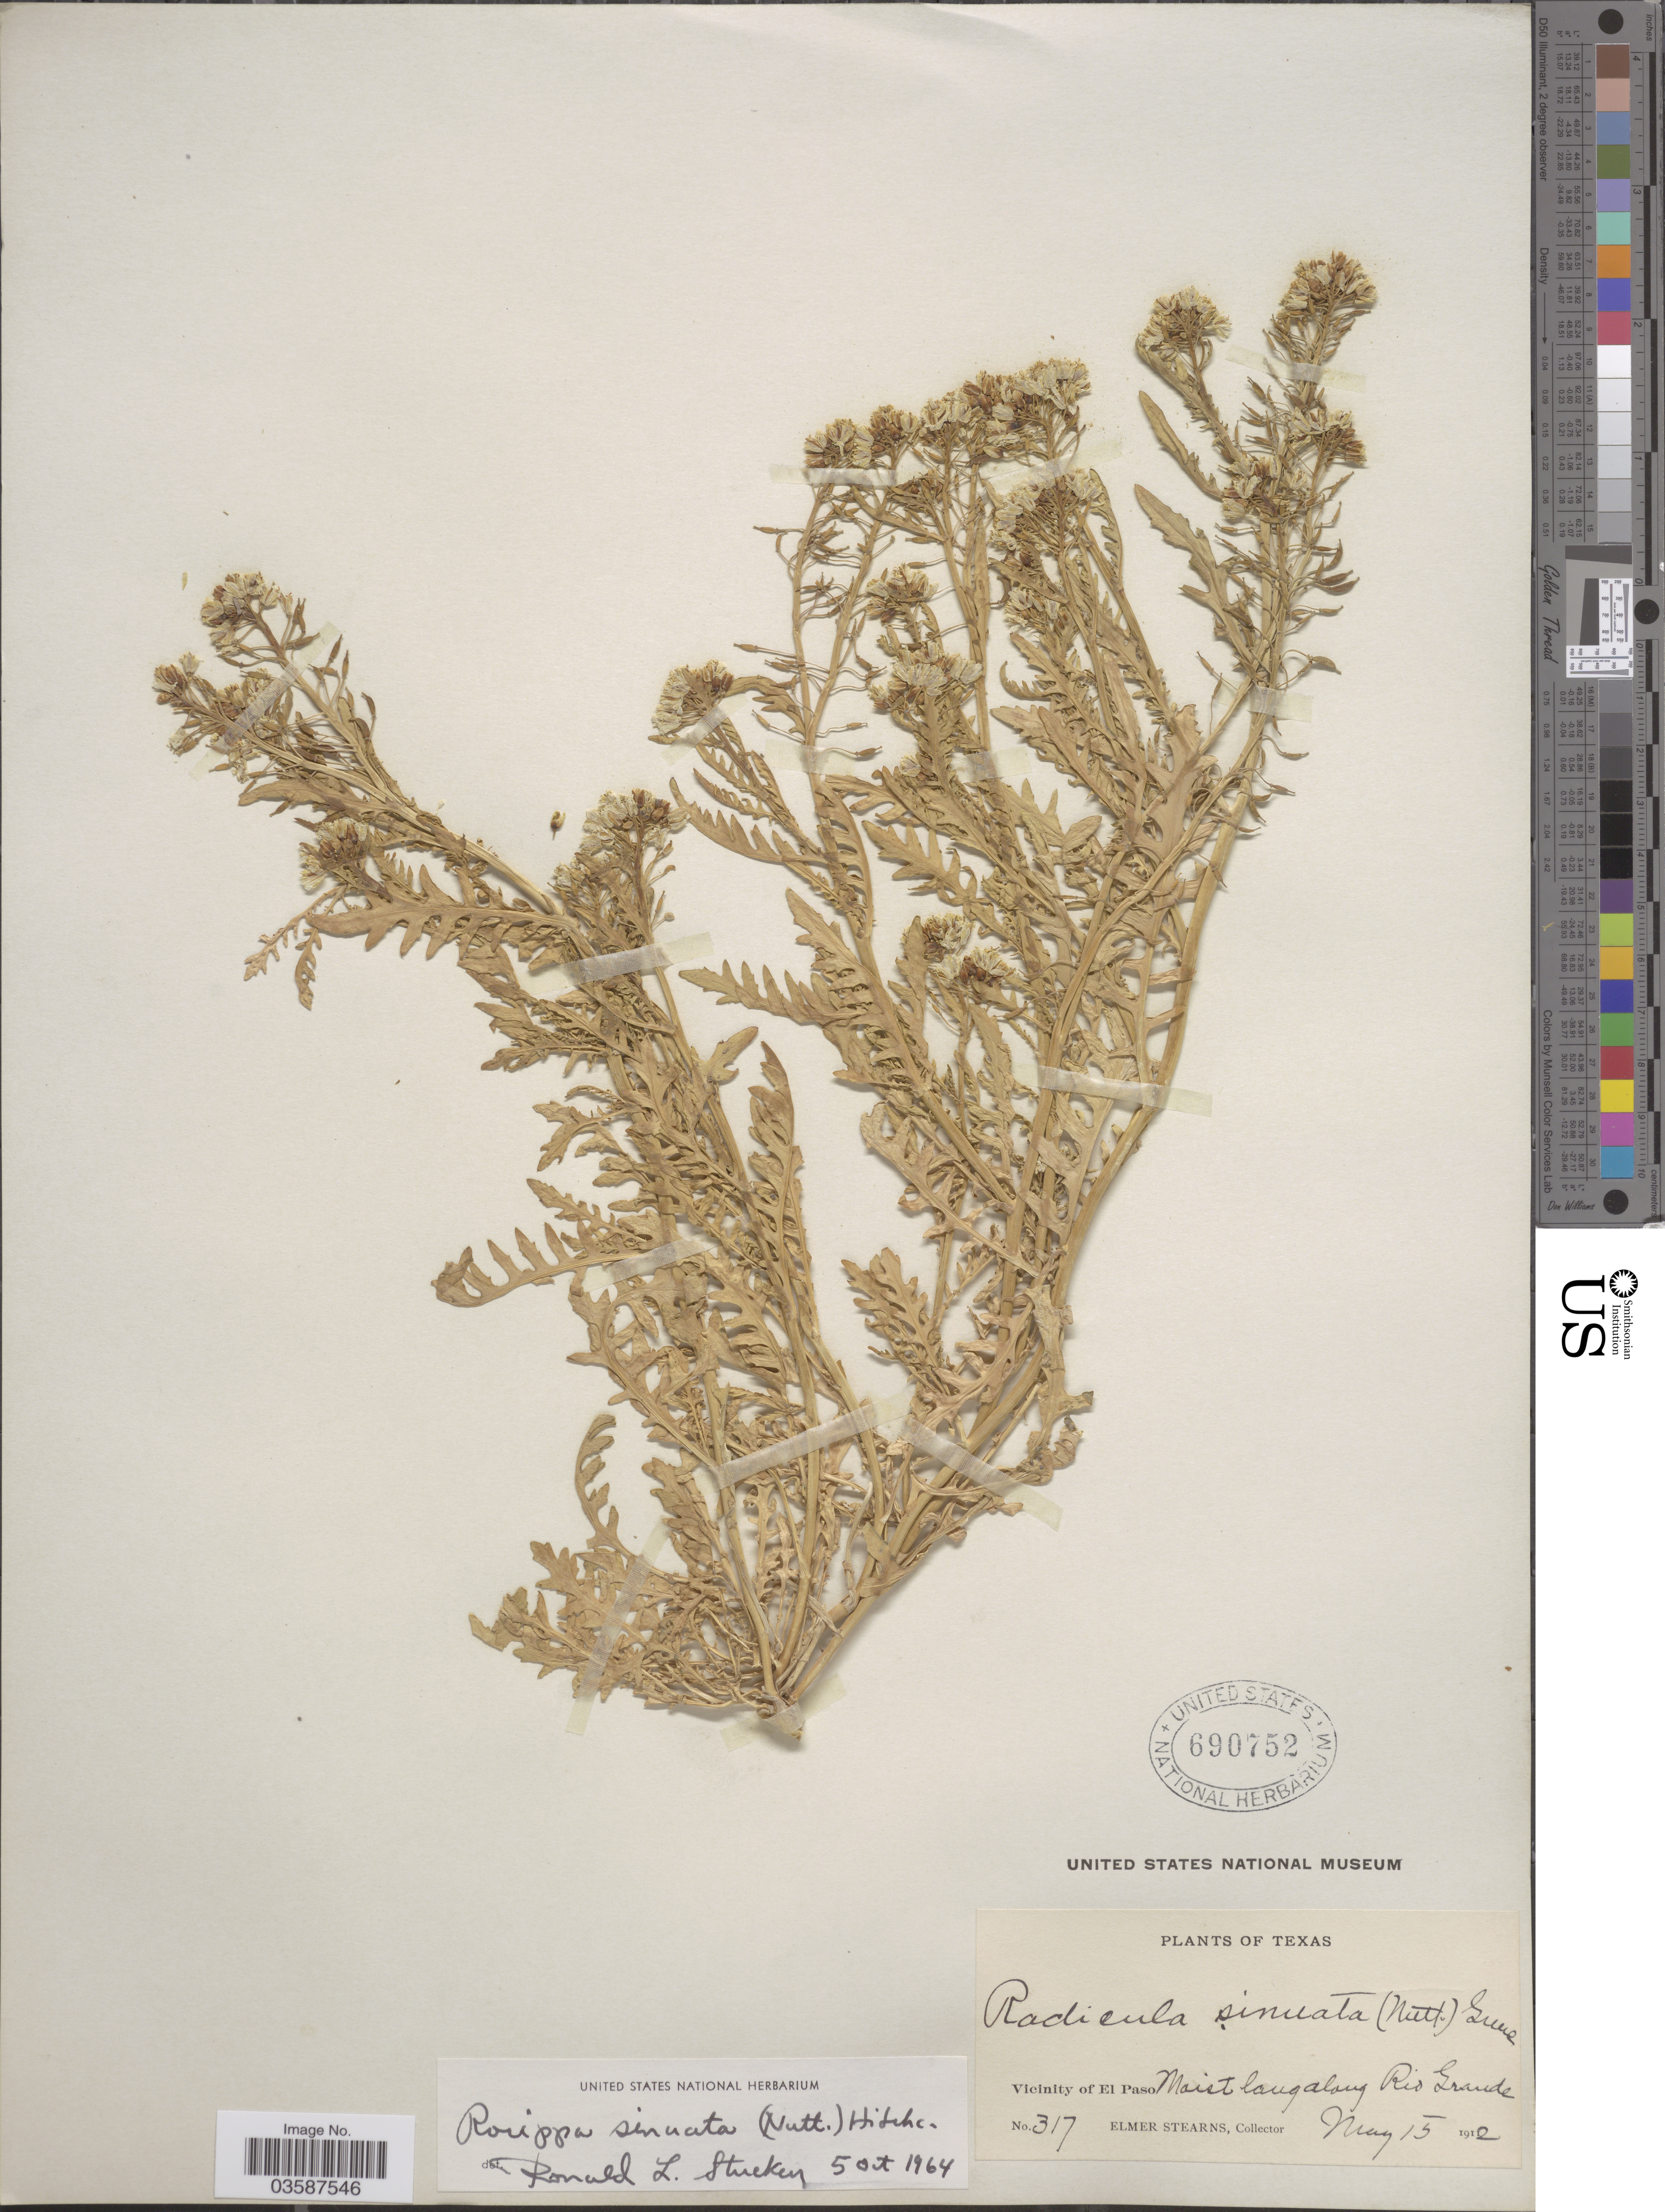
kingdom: Plantae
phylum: Tracheophyta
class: Magnoliopsida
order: Brassicales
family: Brassicaceae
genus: Rorippa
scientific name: Rorippa sinuata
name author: (Nutt.) Hitchc.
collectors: E. Stearns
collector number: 317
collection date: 1912-05-15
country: United States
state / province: Texas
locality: Vicinity of El Paso. along Rio Grande.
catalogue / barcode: US 690752